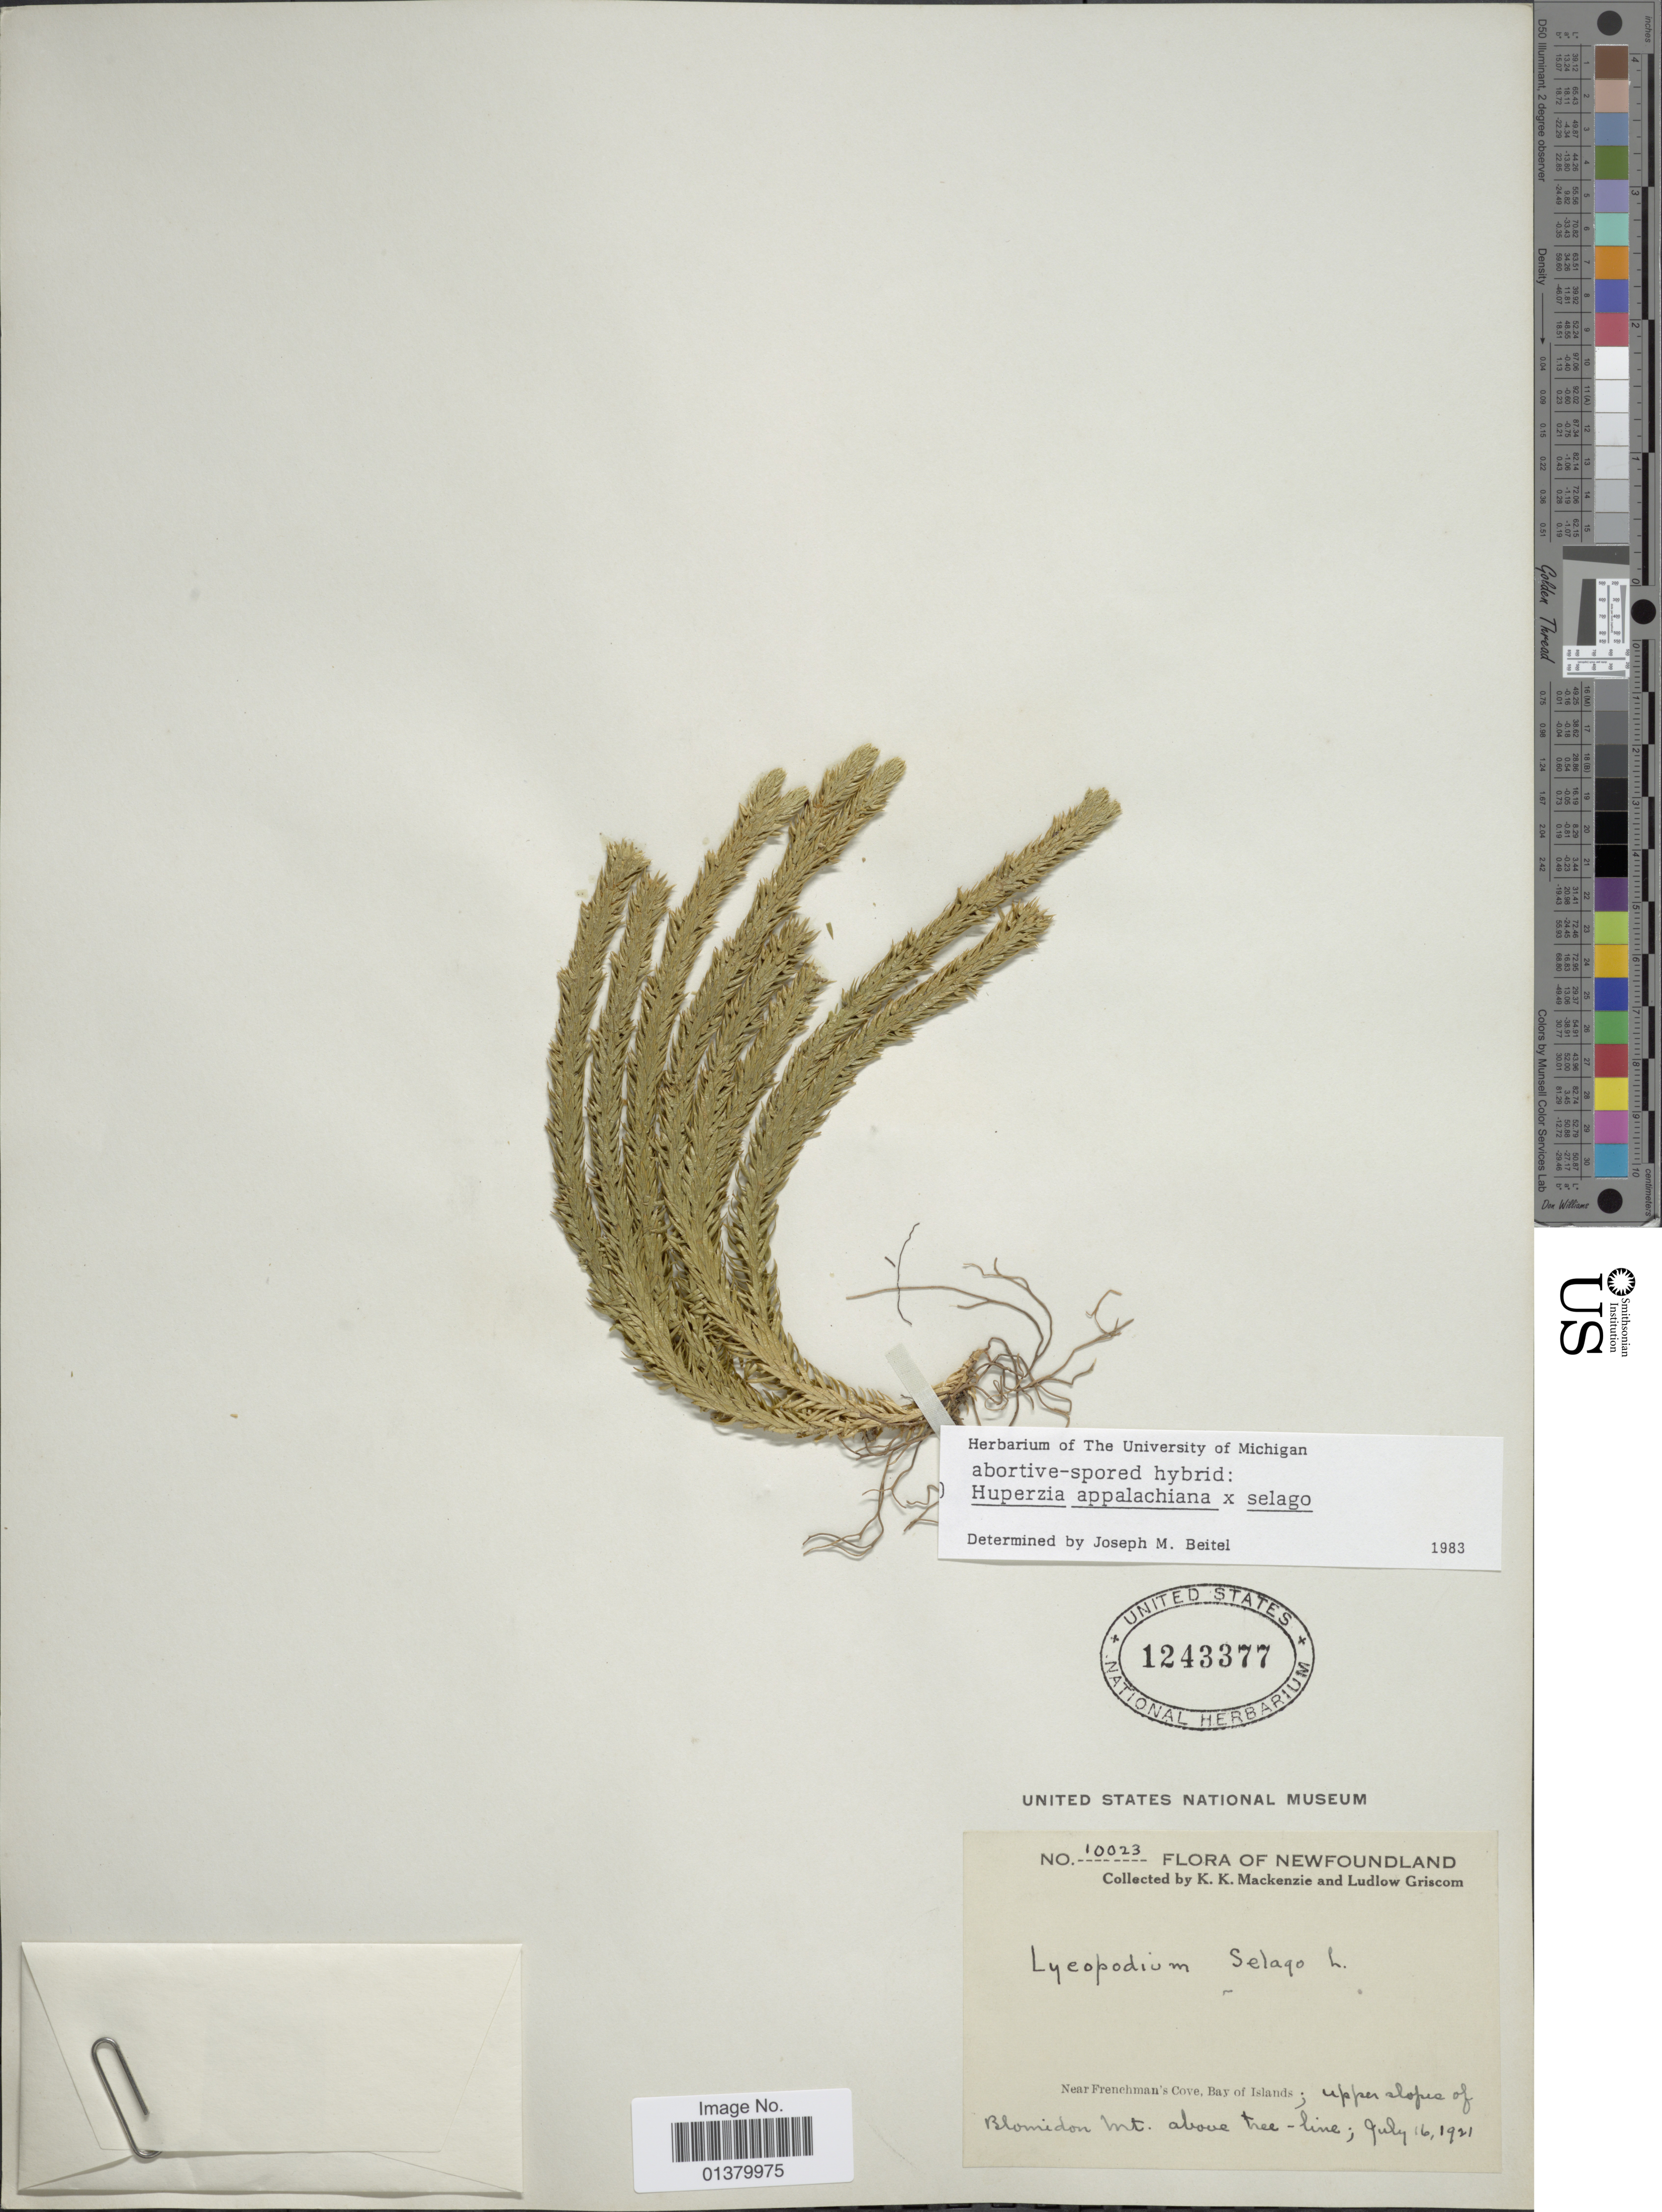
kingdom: Plantae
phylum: Tracheophyta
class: Lycopodiopsida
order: Lycopodiales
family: Lycopodiaceae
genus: Huperzia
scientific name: Huperzia appalachiana x H. selago (L.) Bernh. ex Schrank & Mart.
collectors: K. K. Mackenzie & L. Griscom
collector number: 10023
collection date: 1921-07-16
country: Canada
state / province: Newfoundland and Labrador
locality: Near Frenchman's Cove Bay of Islands; upper slope of Blomidon Mt above tree-line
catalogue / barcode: US 1243377